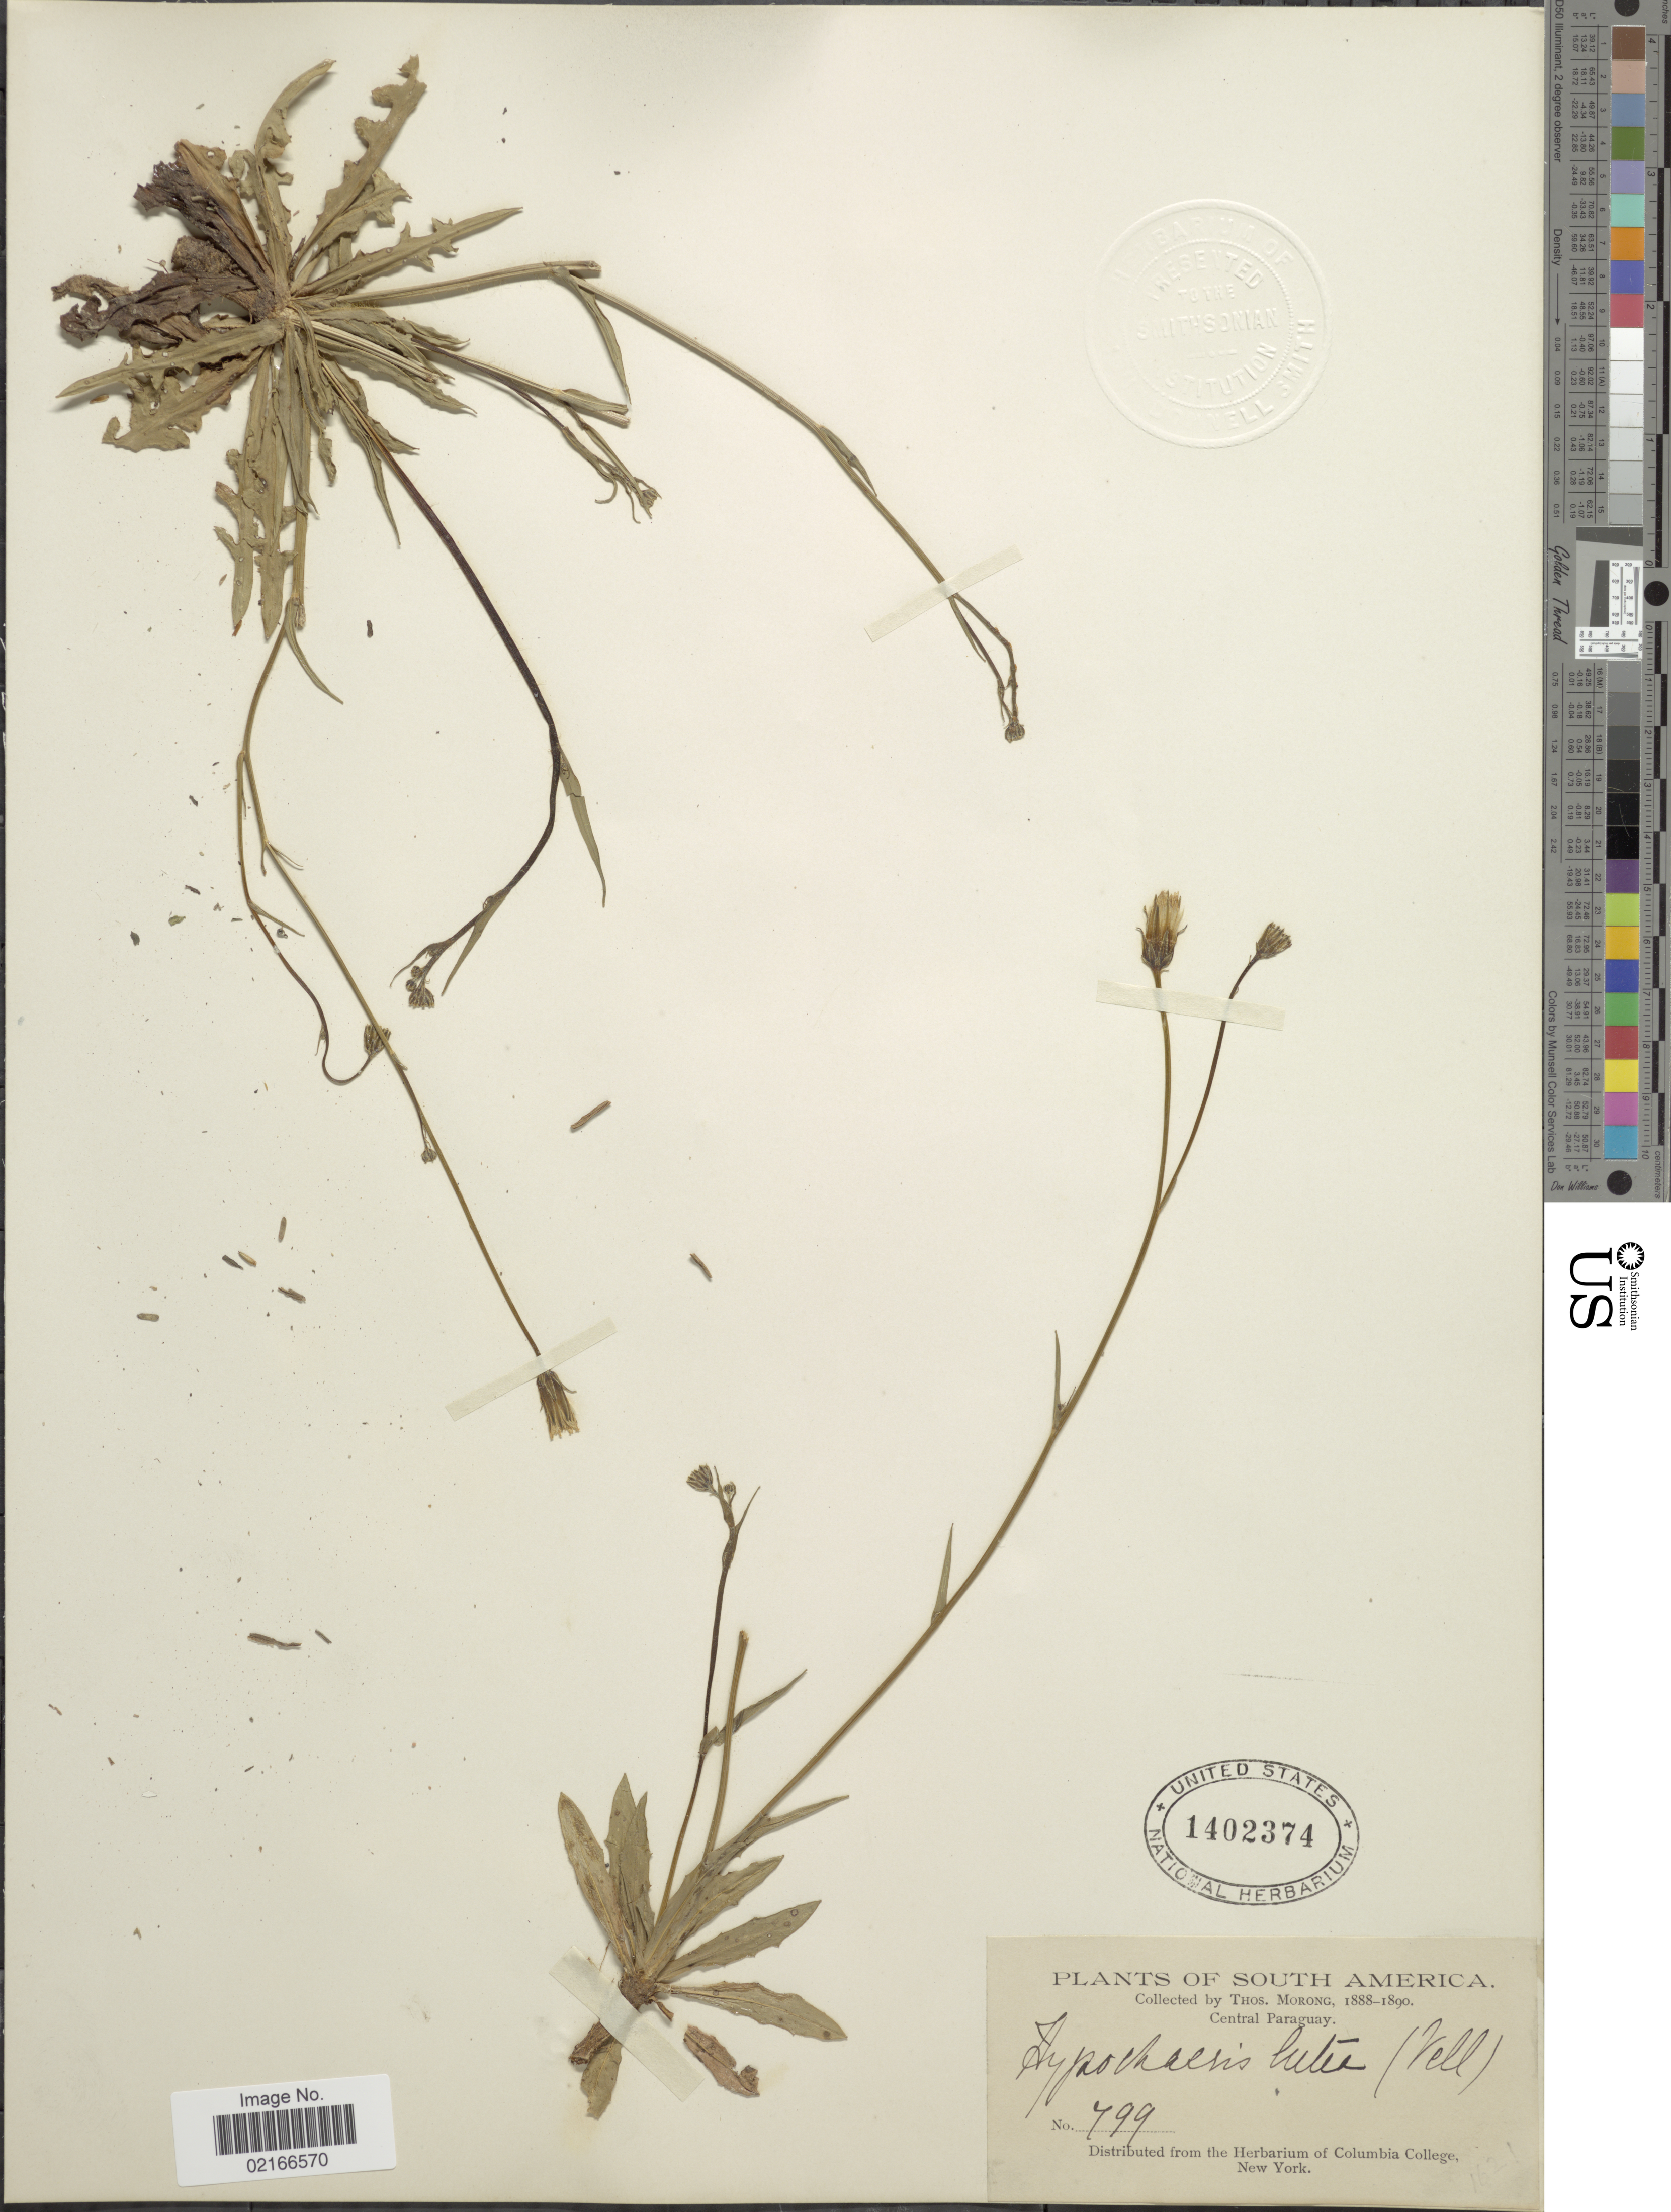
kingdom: Plantae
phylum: Tracheophyta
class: Magnoliopsida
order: Asterales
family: Asteraceae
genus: Hypochaeris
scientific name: Hypochaeris albiflora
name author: (Kuntze) Azevêdo-Gonç. & Matzenb.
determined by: Mailhos, Ary, (MVFA), Universidad de la Republica (URUGUAY)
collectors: ex herb. T. Morong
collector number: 799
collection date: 1888/1890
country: Paraguay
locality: Central Paraguay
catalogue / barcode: US 1402374